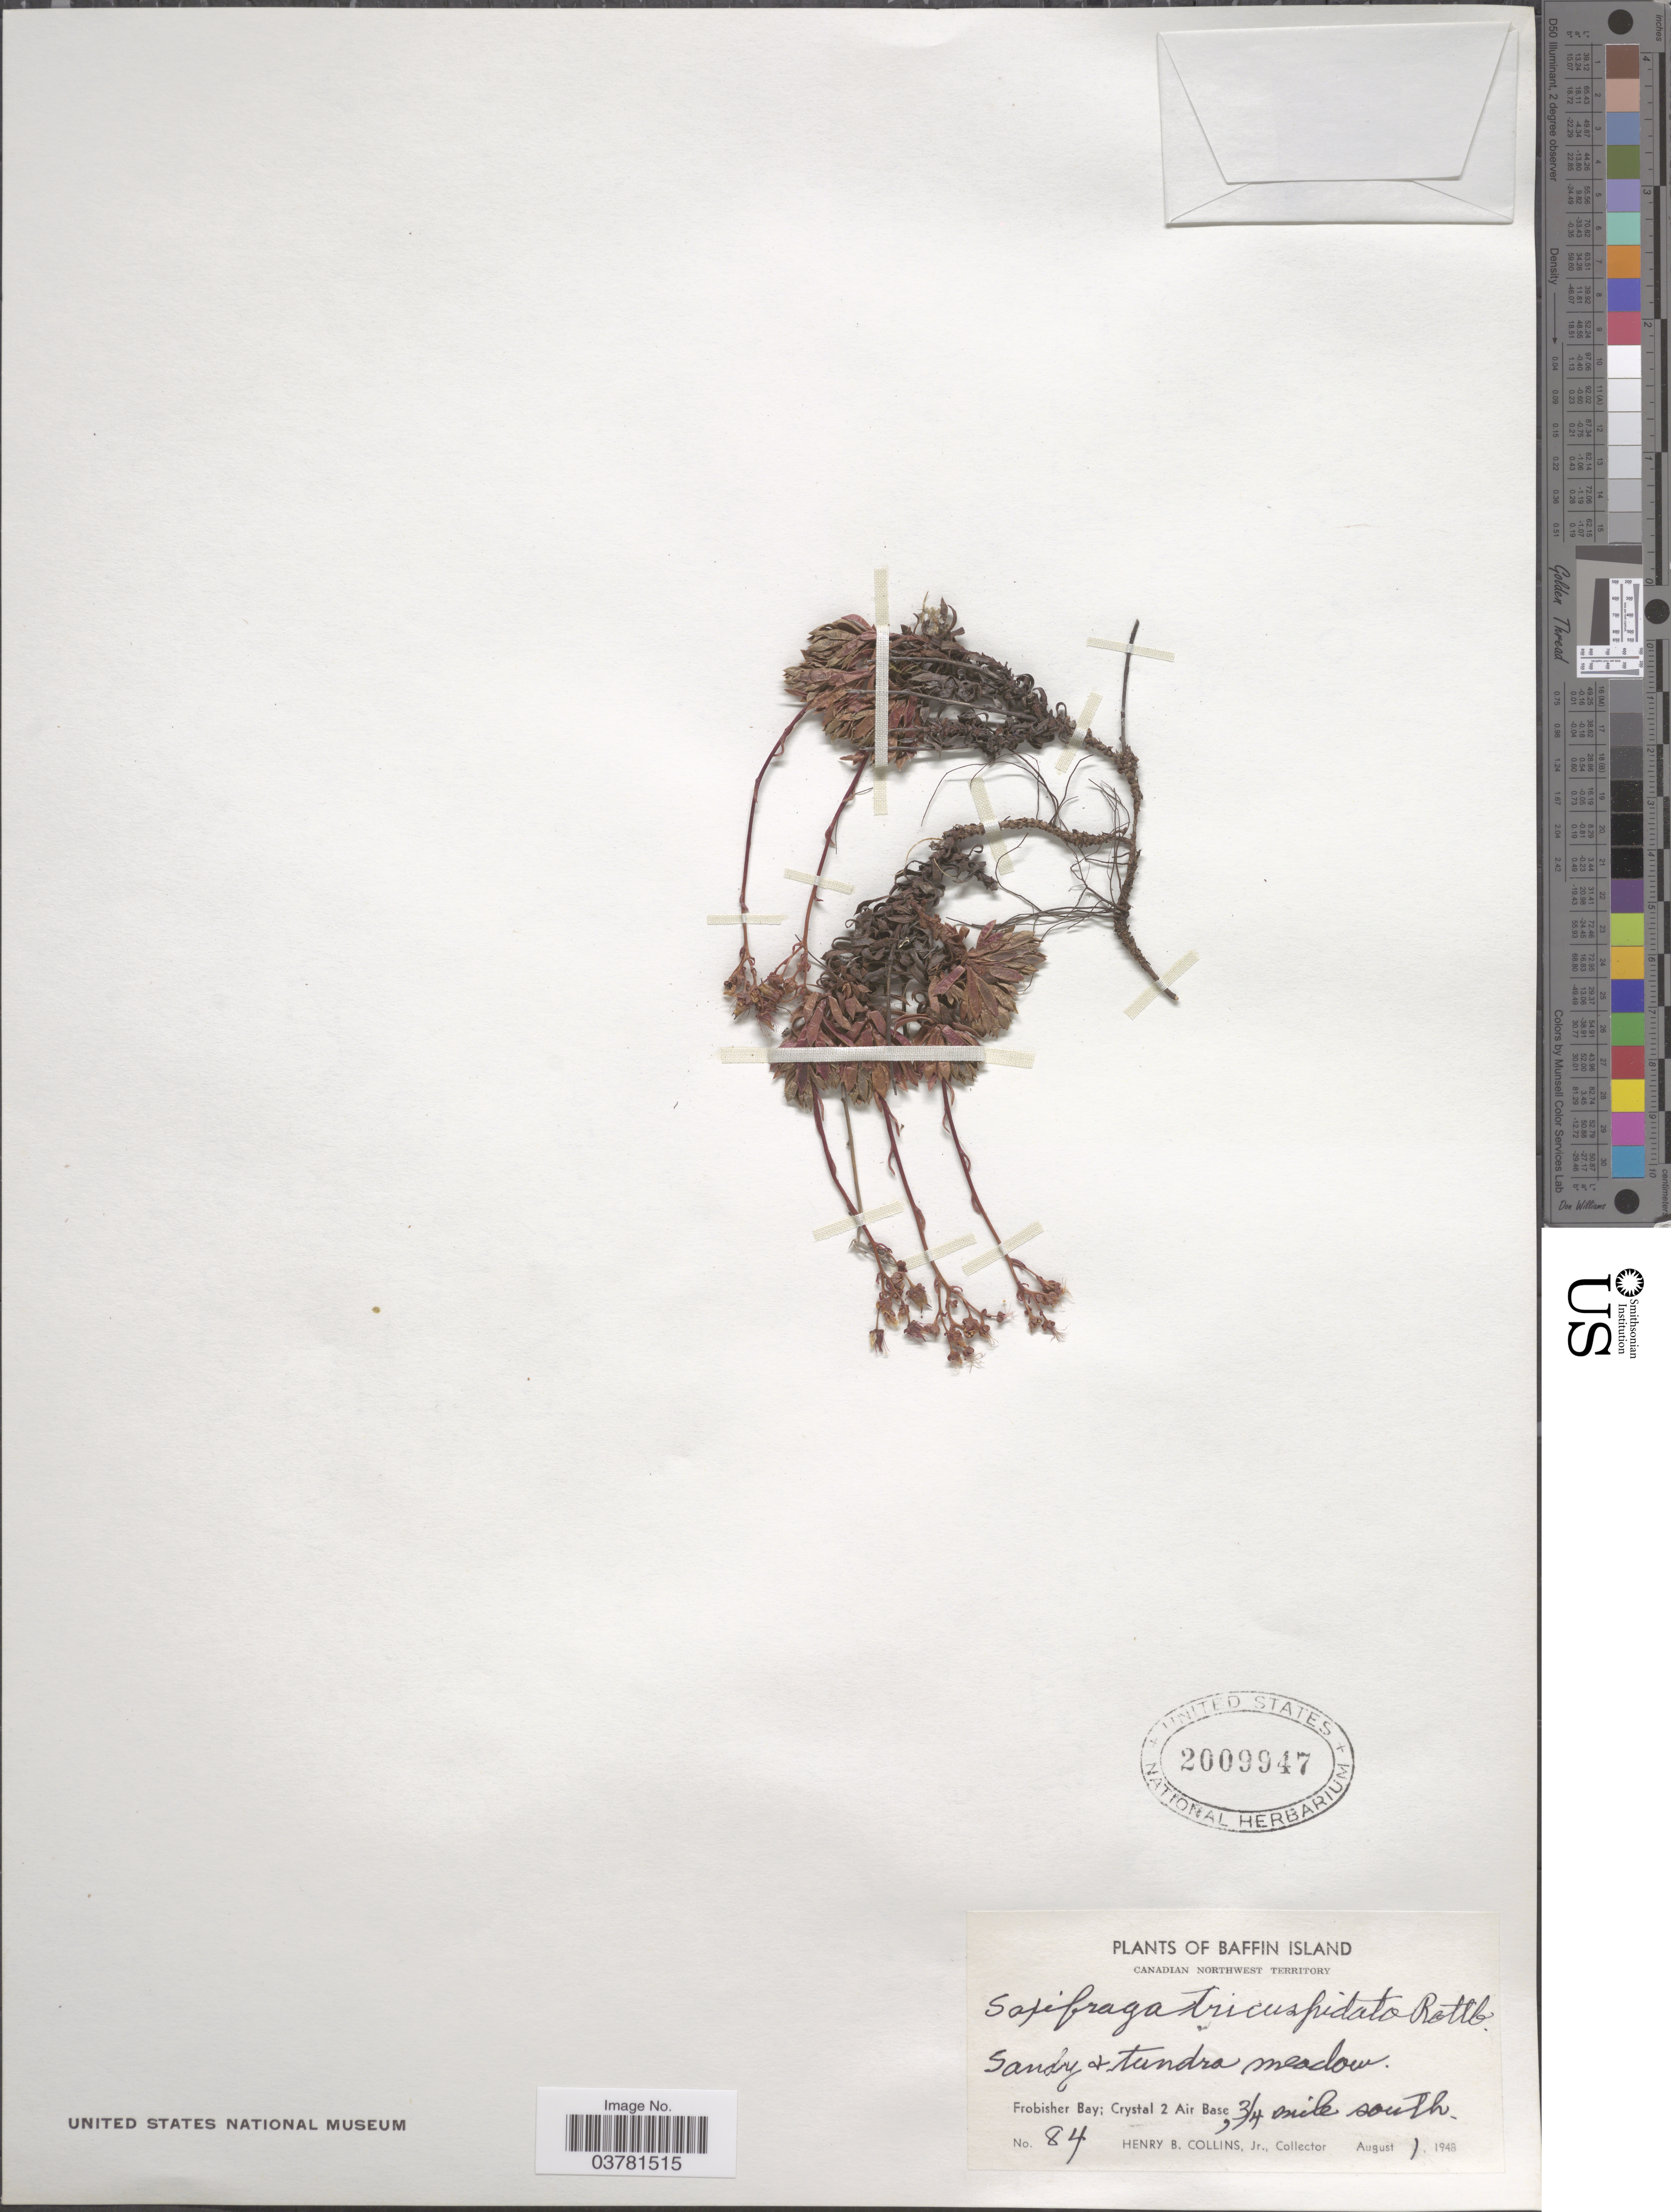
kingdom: Plantae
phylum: Tracheophyta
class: Magnoliopsida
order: Saxifragales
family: Saxifragaceae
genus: Saxifraga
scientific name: Saxifraga tricuspidata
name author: Rottb.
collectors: H. Collins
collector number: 84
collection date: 1948-08-01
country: Canada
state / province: Nunavut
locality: Baffin Island. Canadian Northwest Territory. Sandy + tundra meadow. Frobisher Bay; Crystal 2 Air Base, 3/4 mile south.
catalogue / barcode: US 2009947